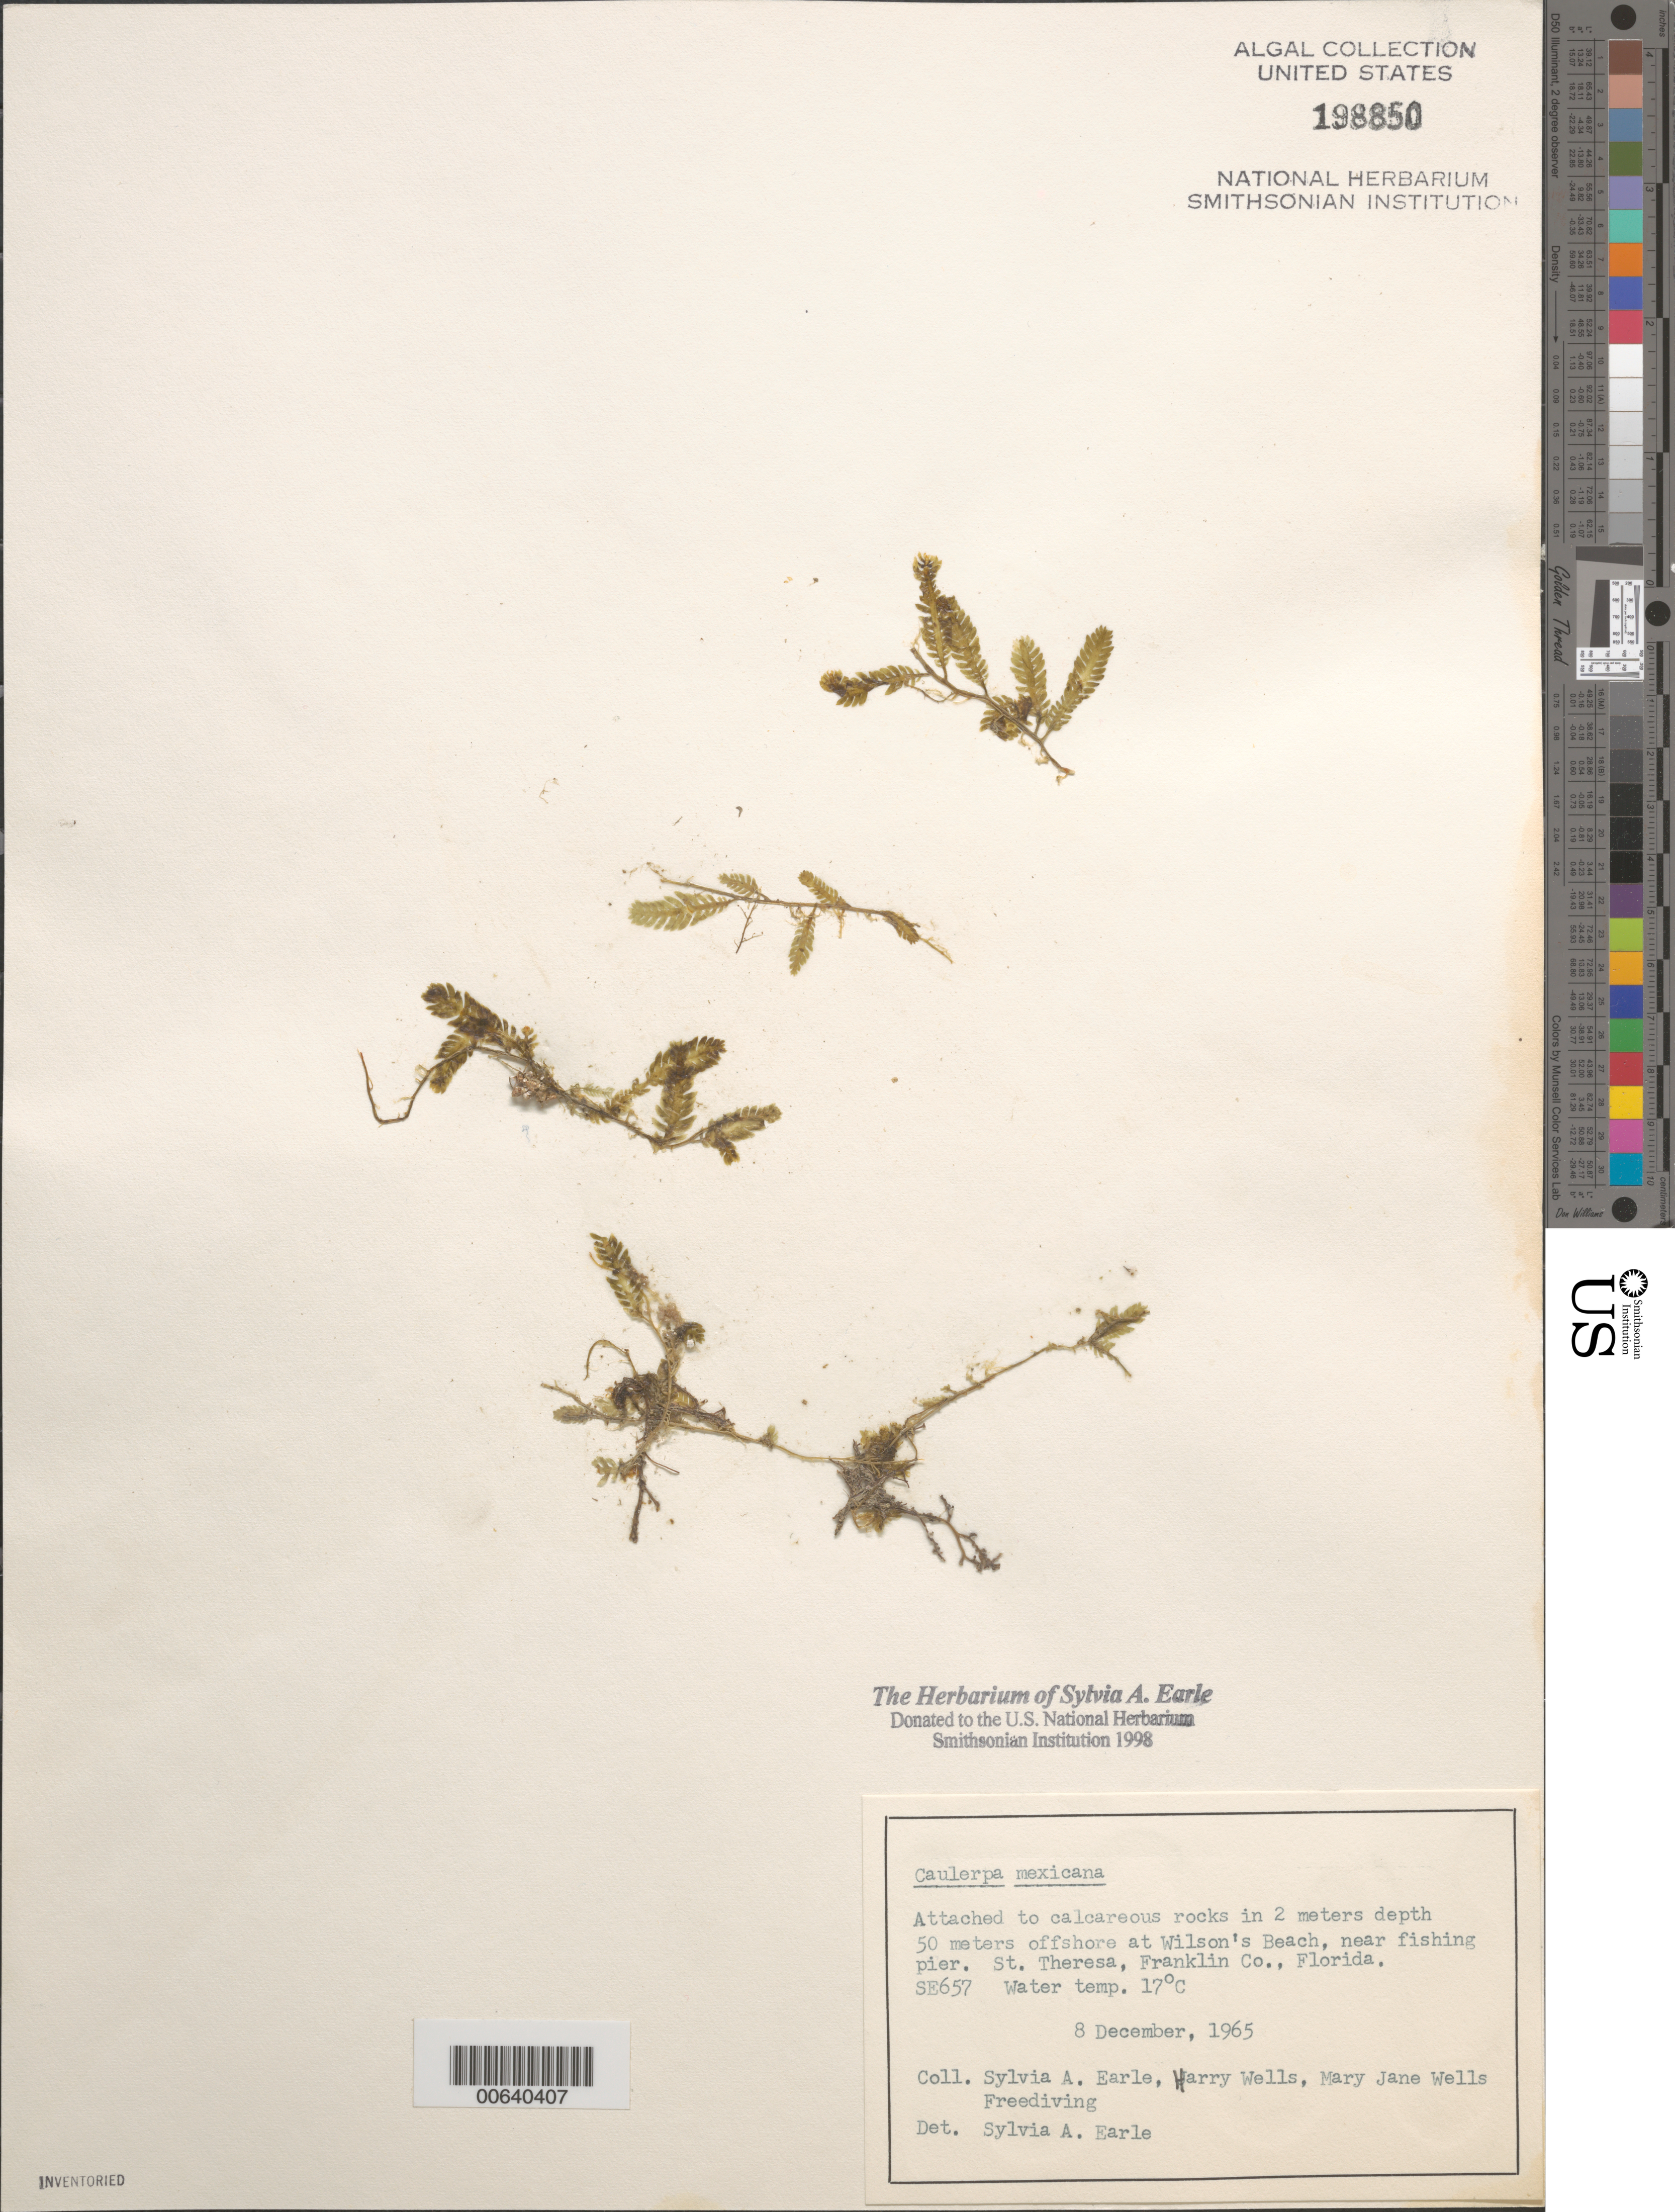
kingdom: Plantae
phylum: Chlorophyta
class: Ulvophyceae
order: Bryopsidales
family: Caulerpaceae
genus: Caulerpa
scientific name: Caulerpa mexicana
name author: Sond. ex Kütz.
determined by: Earle, S. A.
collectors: S. A. Earle, H. Wells & M. Wells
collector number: SE 657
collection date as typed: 08 Dec 1965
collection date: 1965-12-08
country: United States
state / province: Florida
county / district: Franklin County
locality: St. Teresa [St. Theresa], Wilson's Beach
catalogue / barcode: US 198850